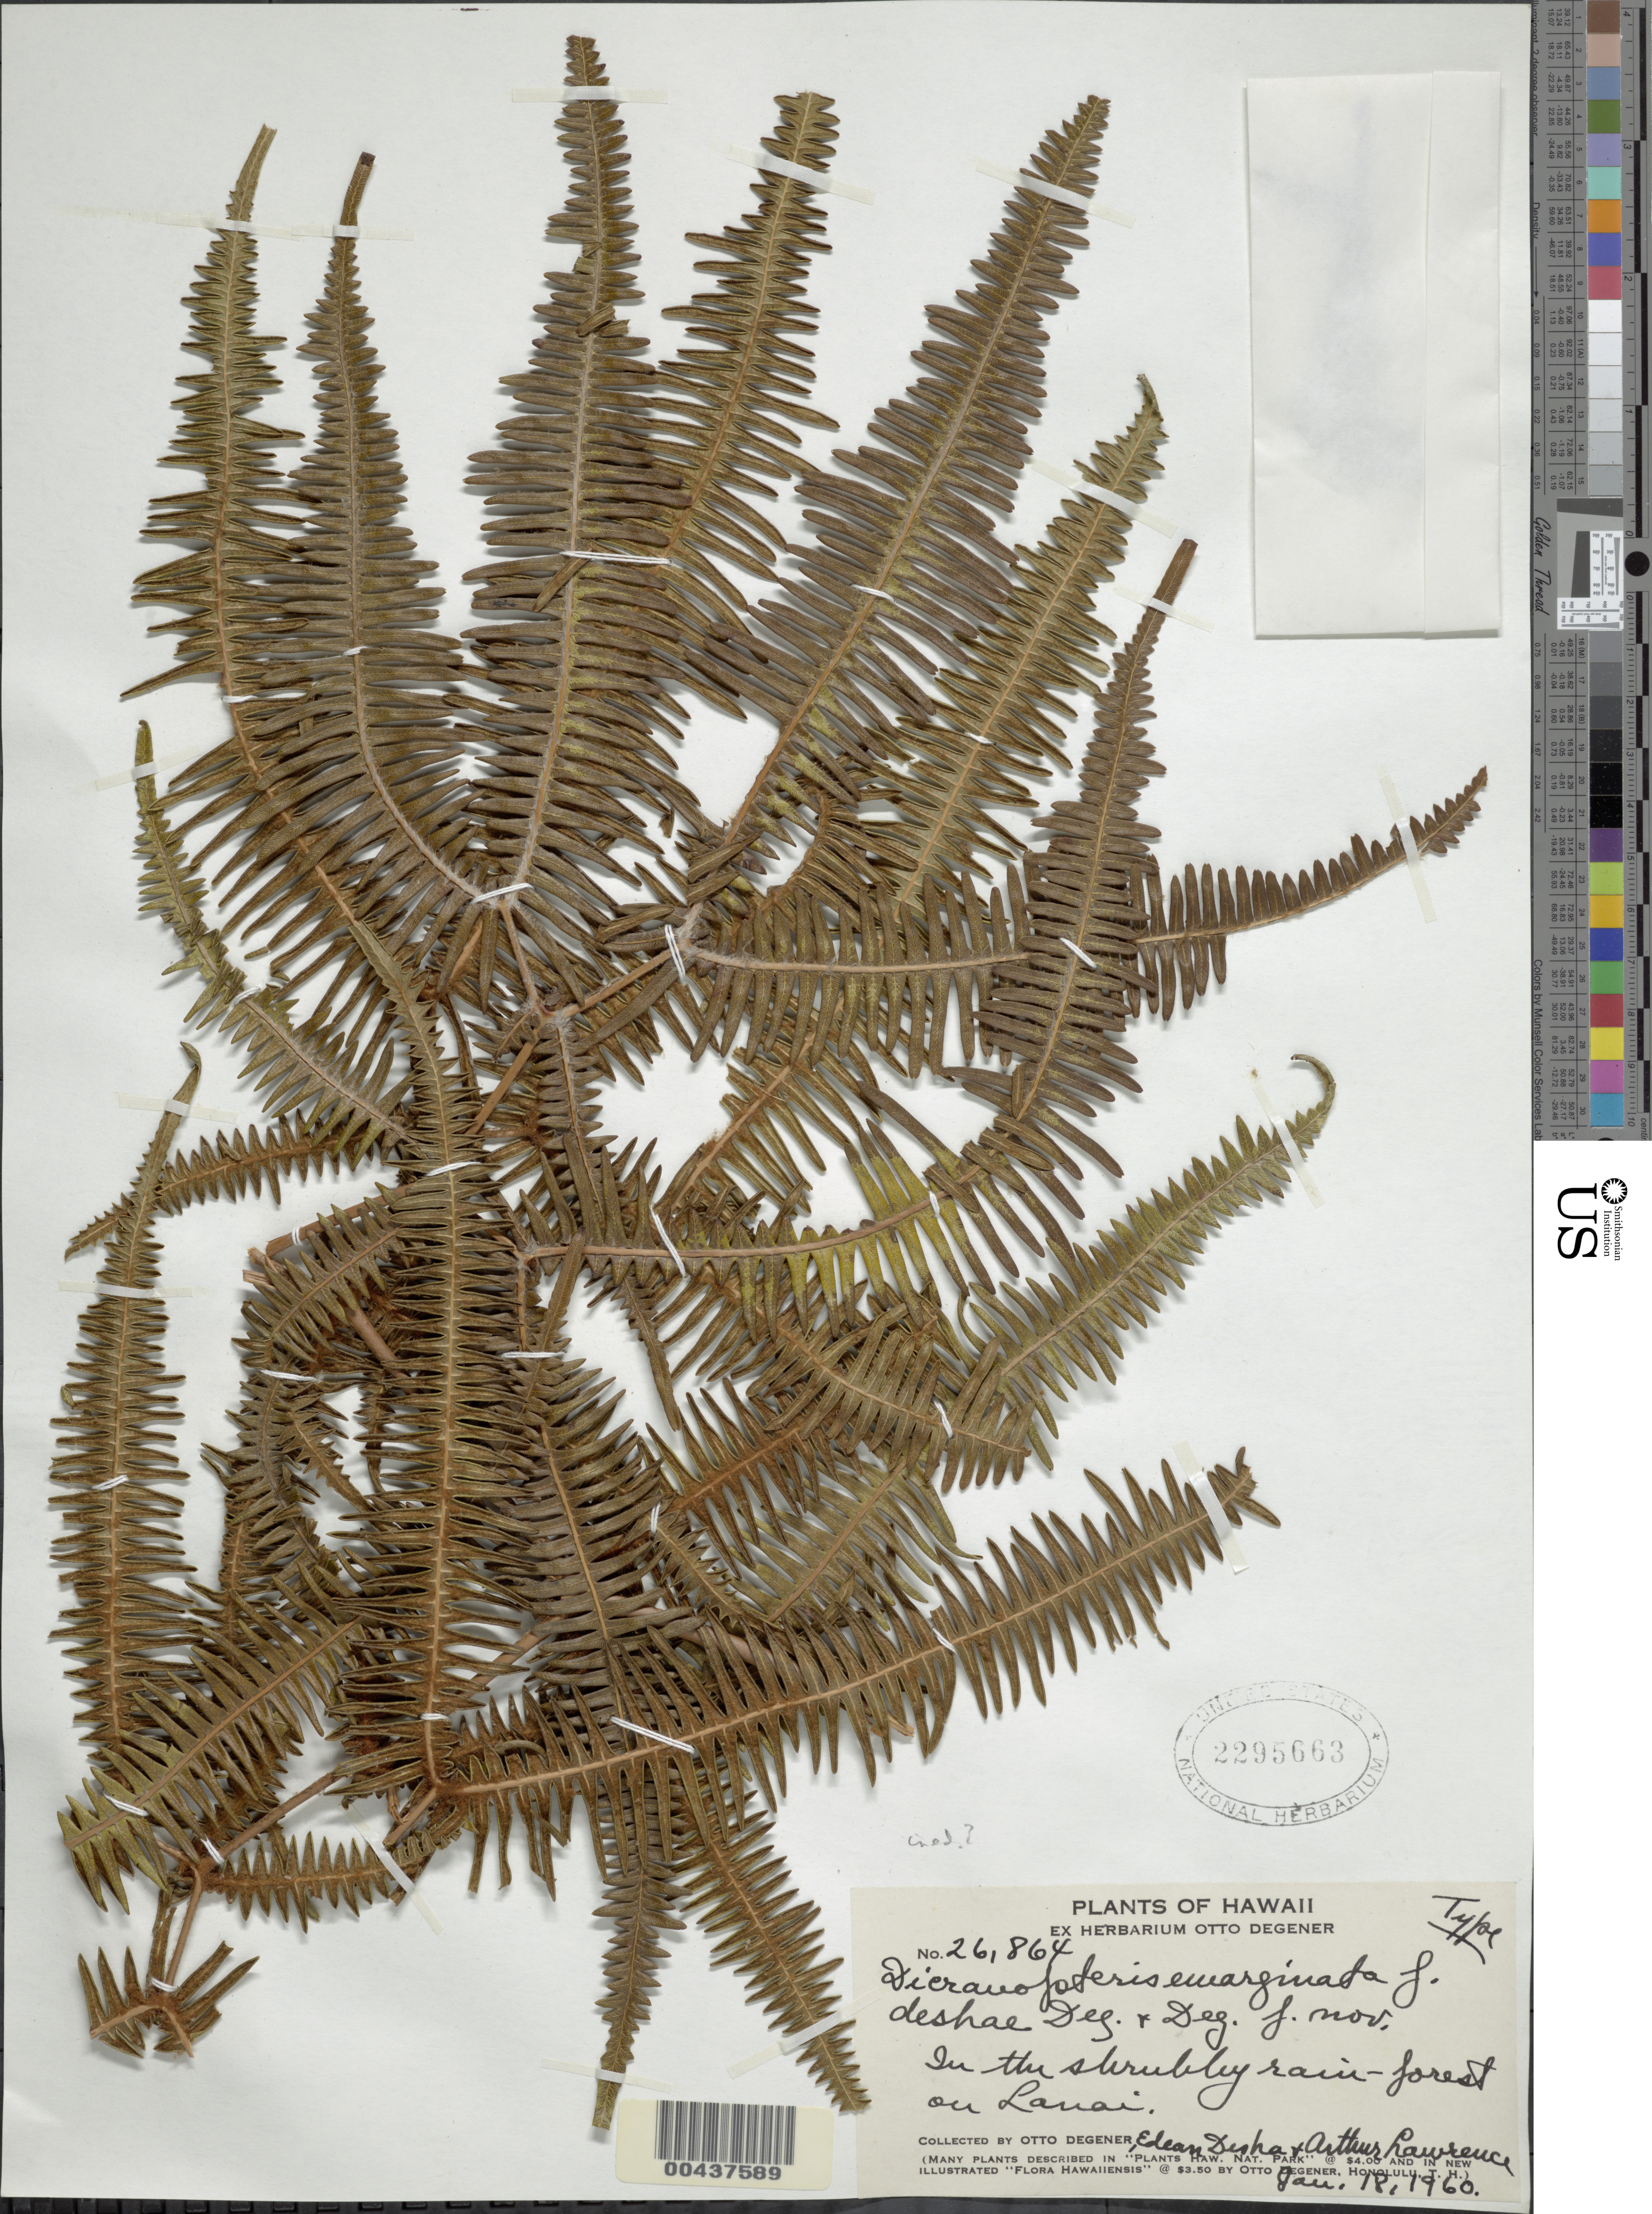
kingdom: Plantae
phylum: Tracheophyta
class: Polypodiopsida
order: Gleicheniales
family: Gleicheniaceae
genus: Dicranopteris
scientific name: Dicranopteris linearis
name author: (Burm. f.) Underw.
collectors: O. Degener, E. Desha & A. Lawrence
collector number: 26864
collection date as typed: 18 Jan 1960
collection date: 1960-01-18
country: United States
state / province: Hawaii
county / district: Maui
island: Lana'i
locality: Lanai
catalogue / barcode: US 2295663